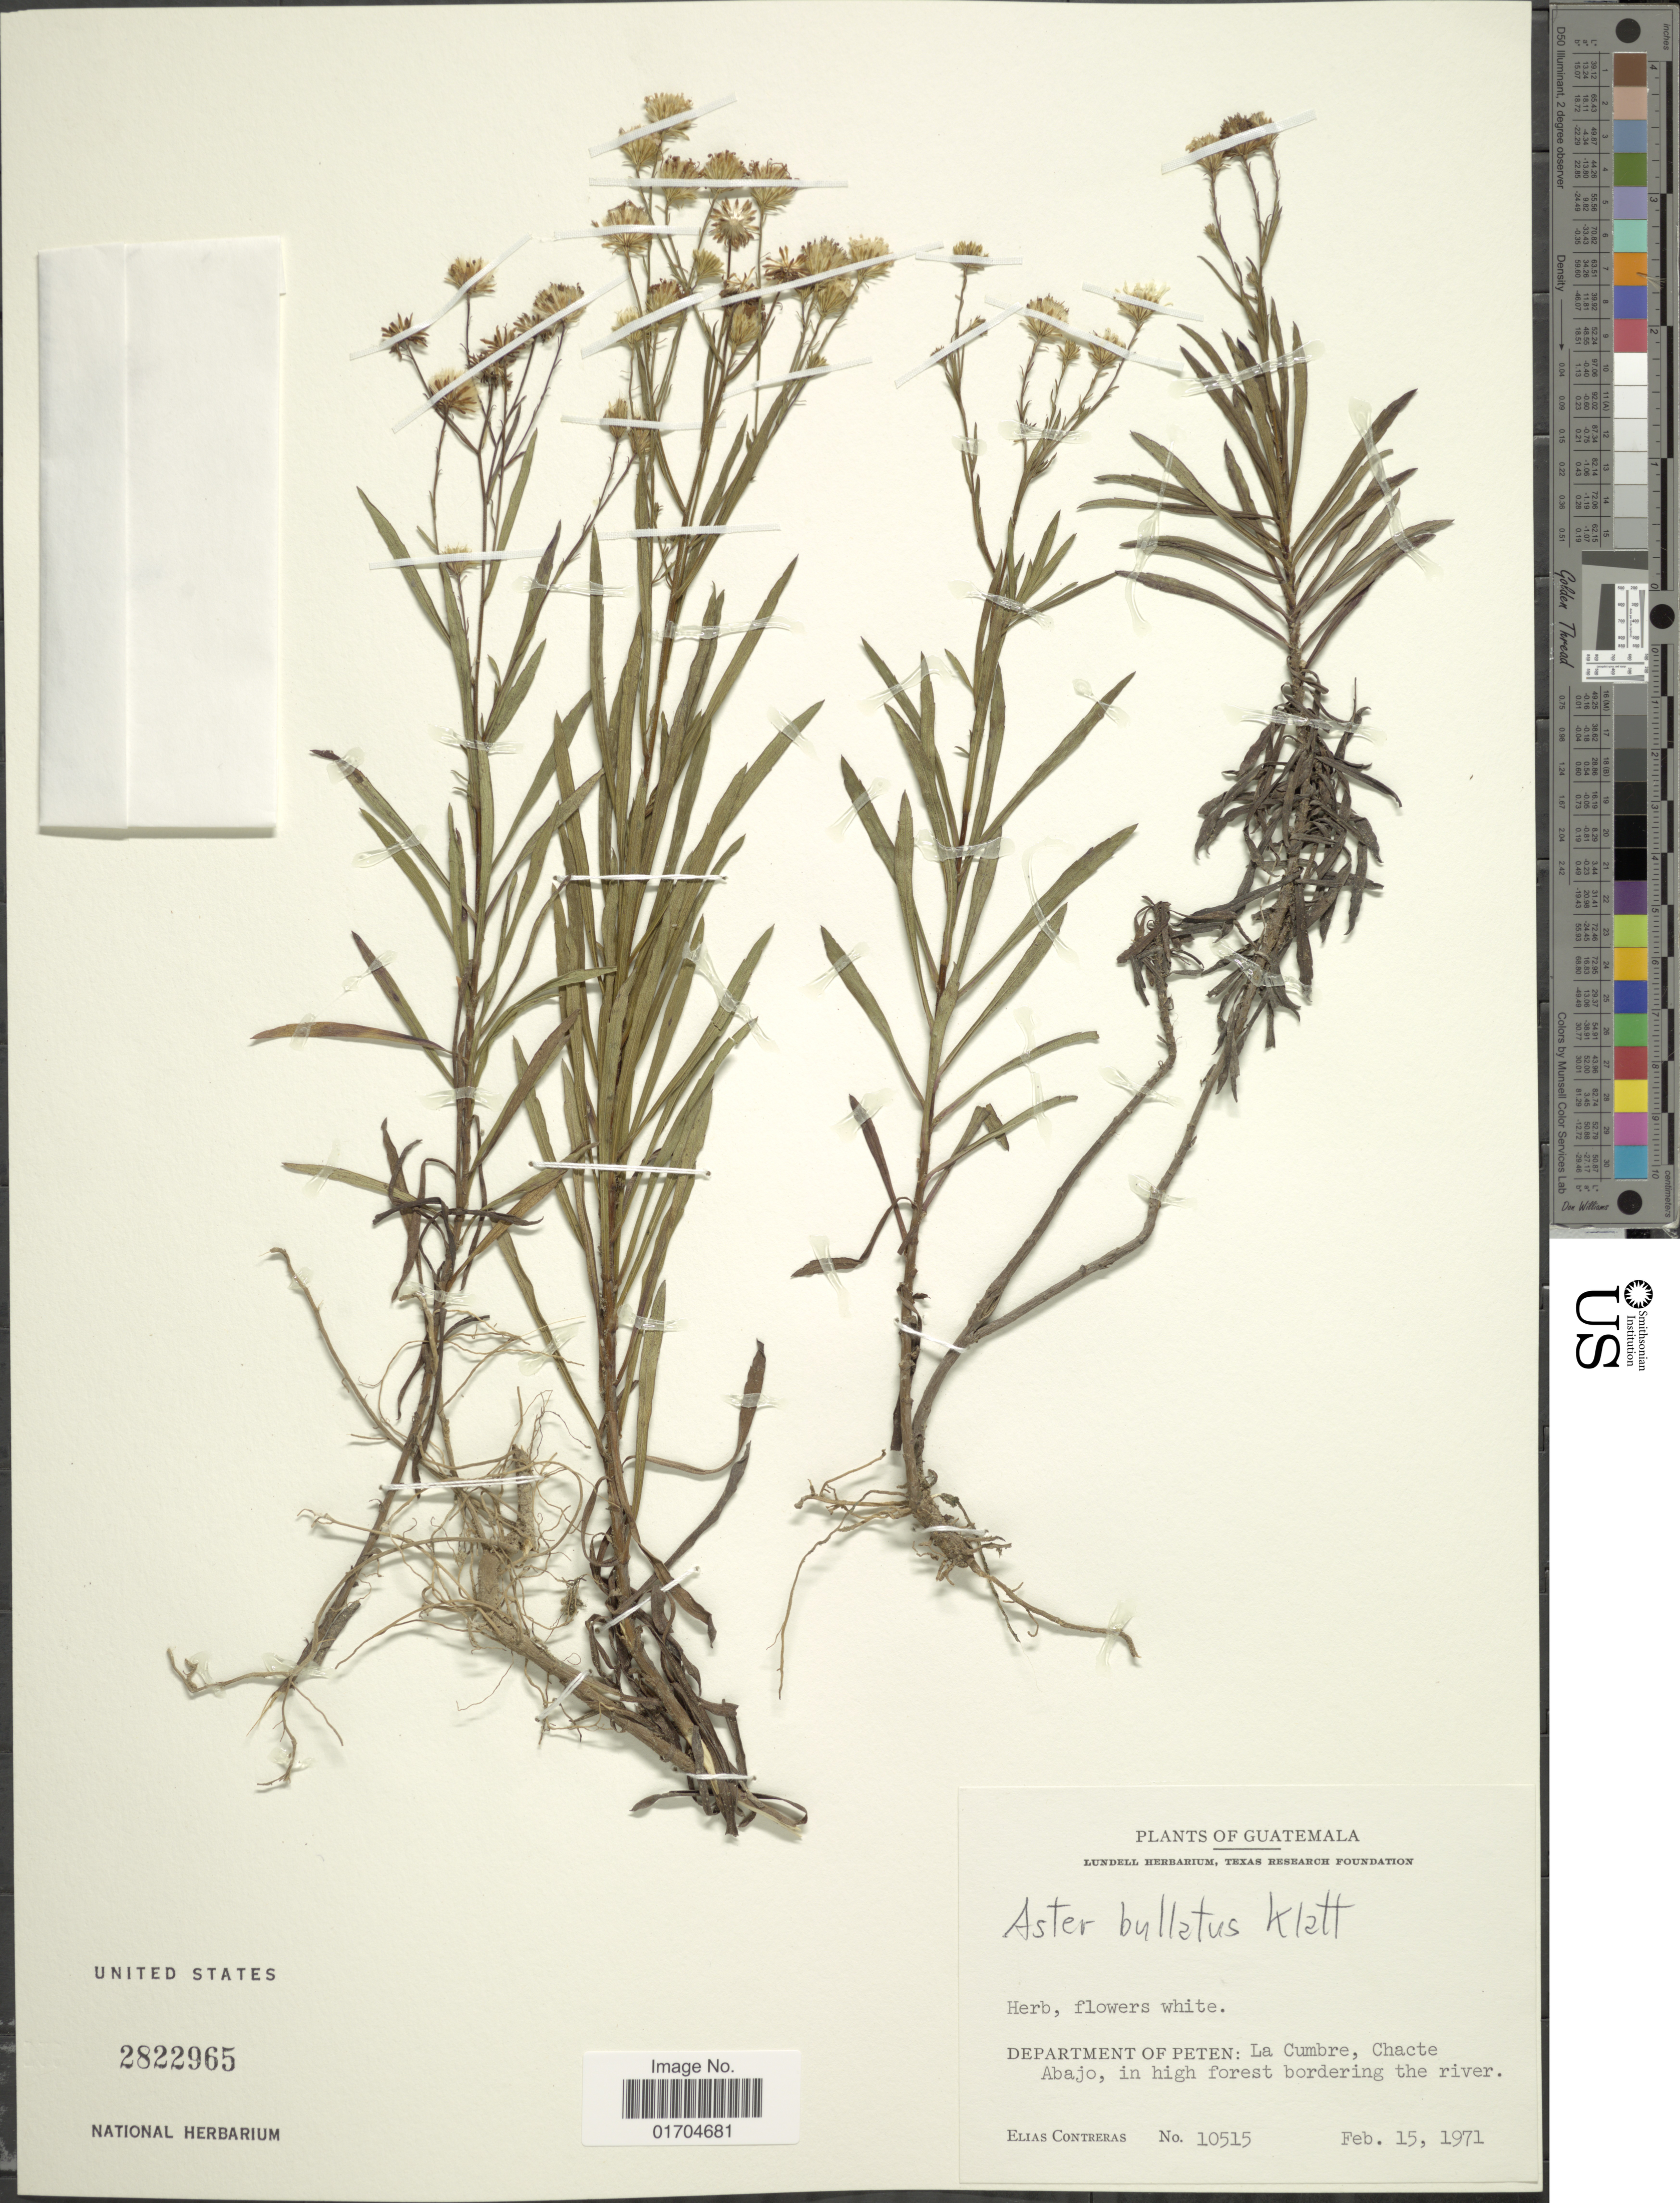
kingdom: Plantae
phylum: Tracheophyta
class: Magnoliopsida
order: Asterales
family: Asteraceae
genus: Symphyotrichum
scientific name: Symphyotrichum bullatum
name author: (Klatt) G.L. Nesom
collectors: E. Contreras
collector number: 10515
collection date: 1971-02-15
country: Guatemala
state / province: El Petén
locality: Department of Peten: La Cumbre, Chacte Abajo, in high forest bordering the river.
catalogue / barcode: US 2822965